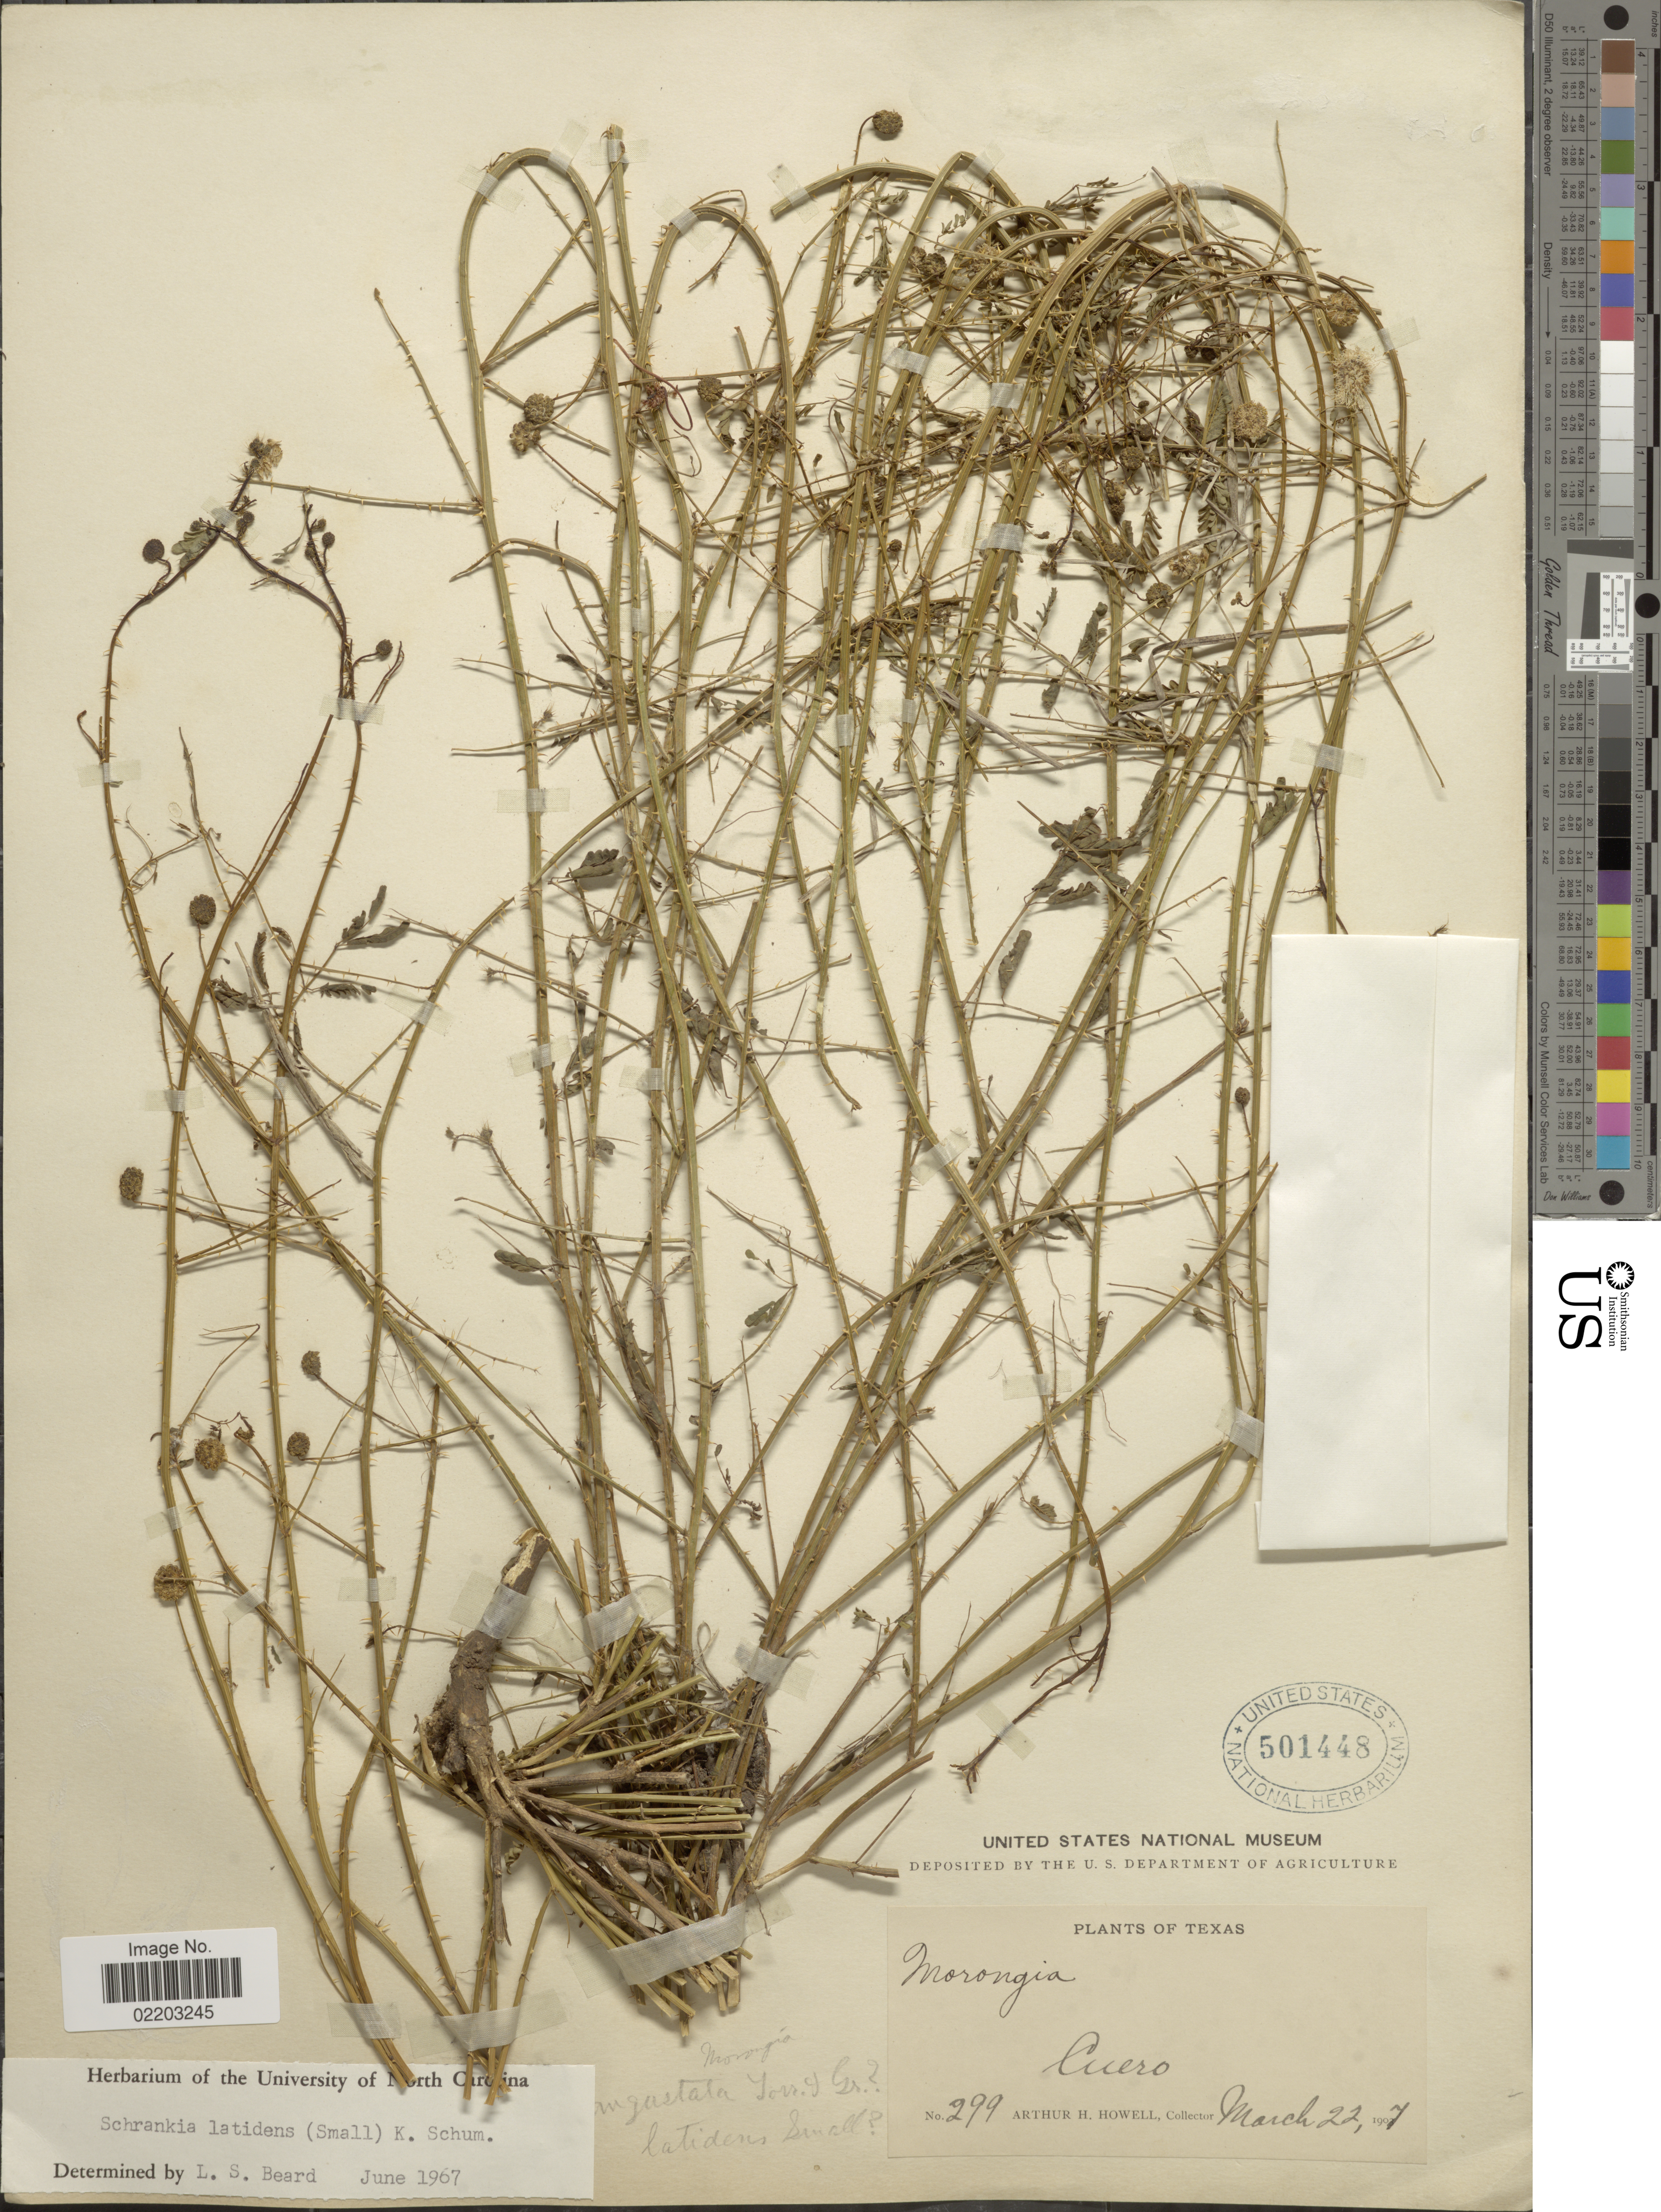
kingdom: Plantae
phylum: Tracheophyta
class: Magnoliopsida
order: Fabales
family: Fabaceae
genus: Mimosa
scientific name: Mimosa latidens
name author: (Small) B.L. Turner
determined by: U.S. National Herbarium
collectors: A. Howell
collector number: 299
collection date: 1907-03-22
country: United States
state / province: Texas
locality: Cuero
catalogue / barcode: US 501448